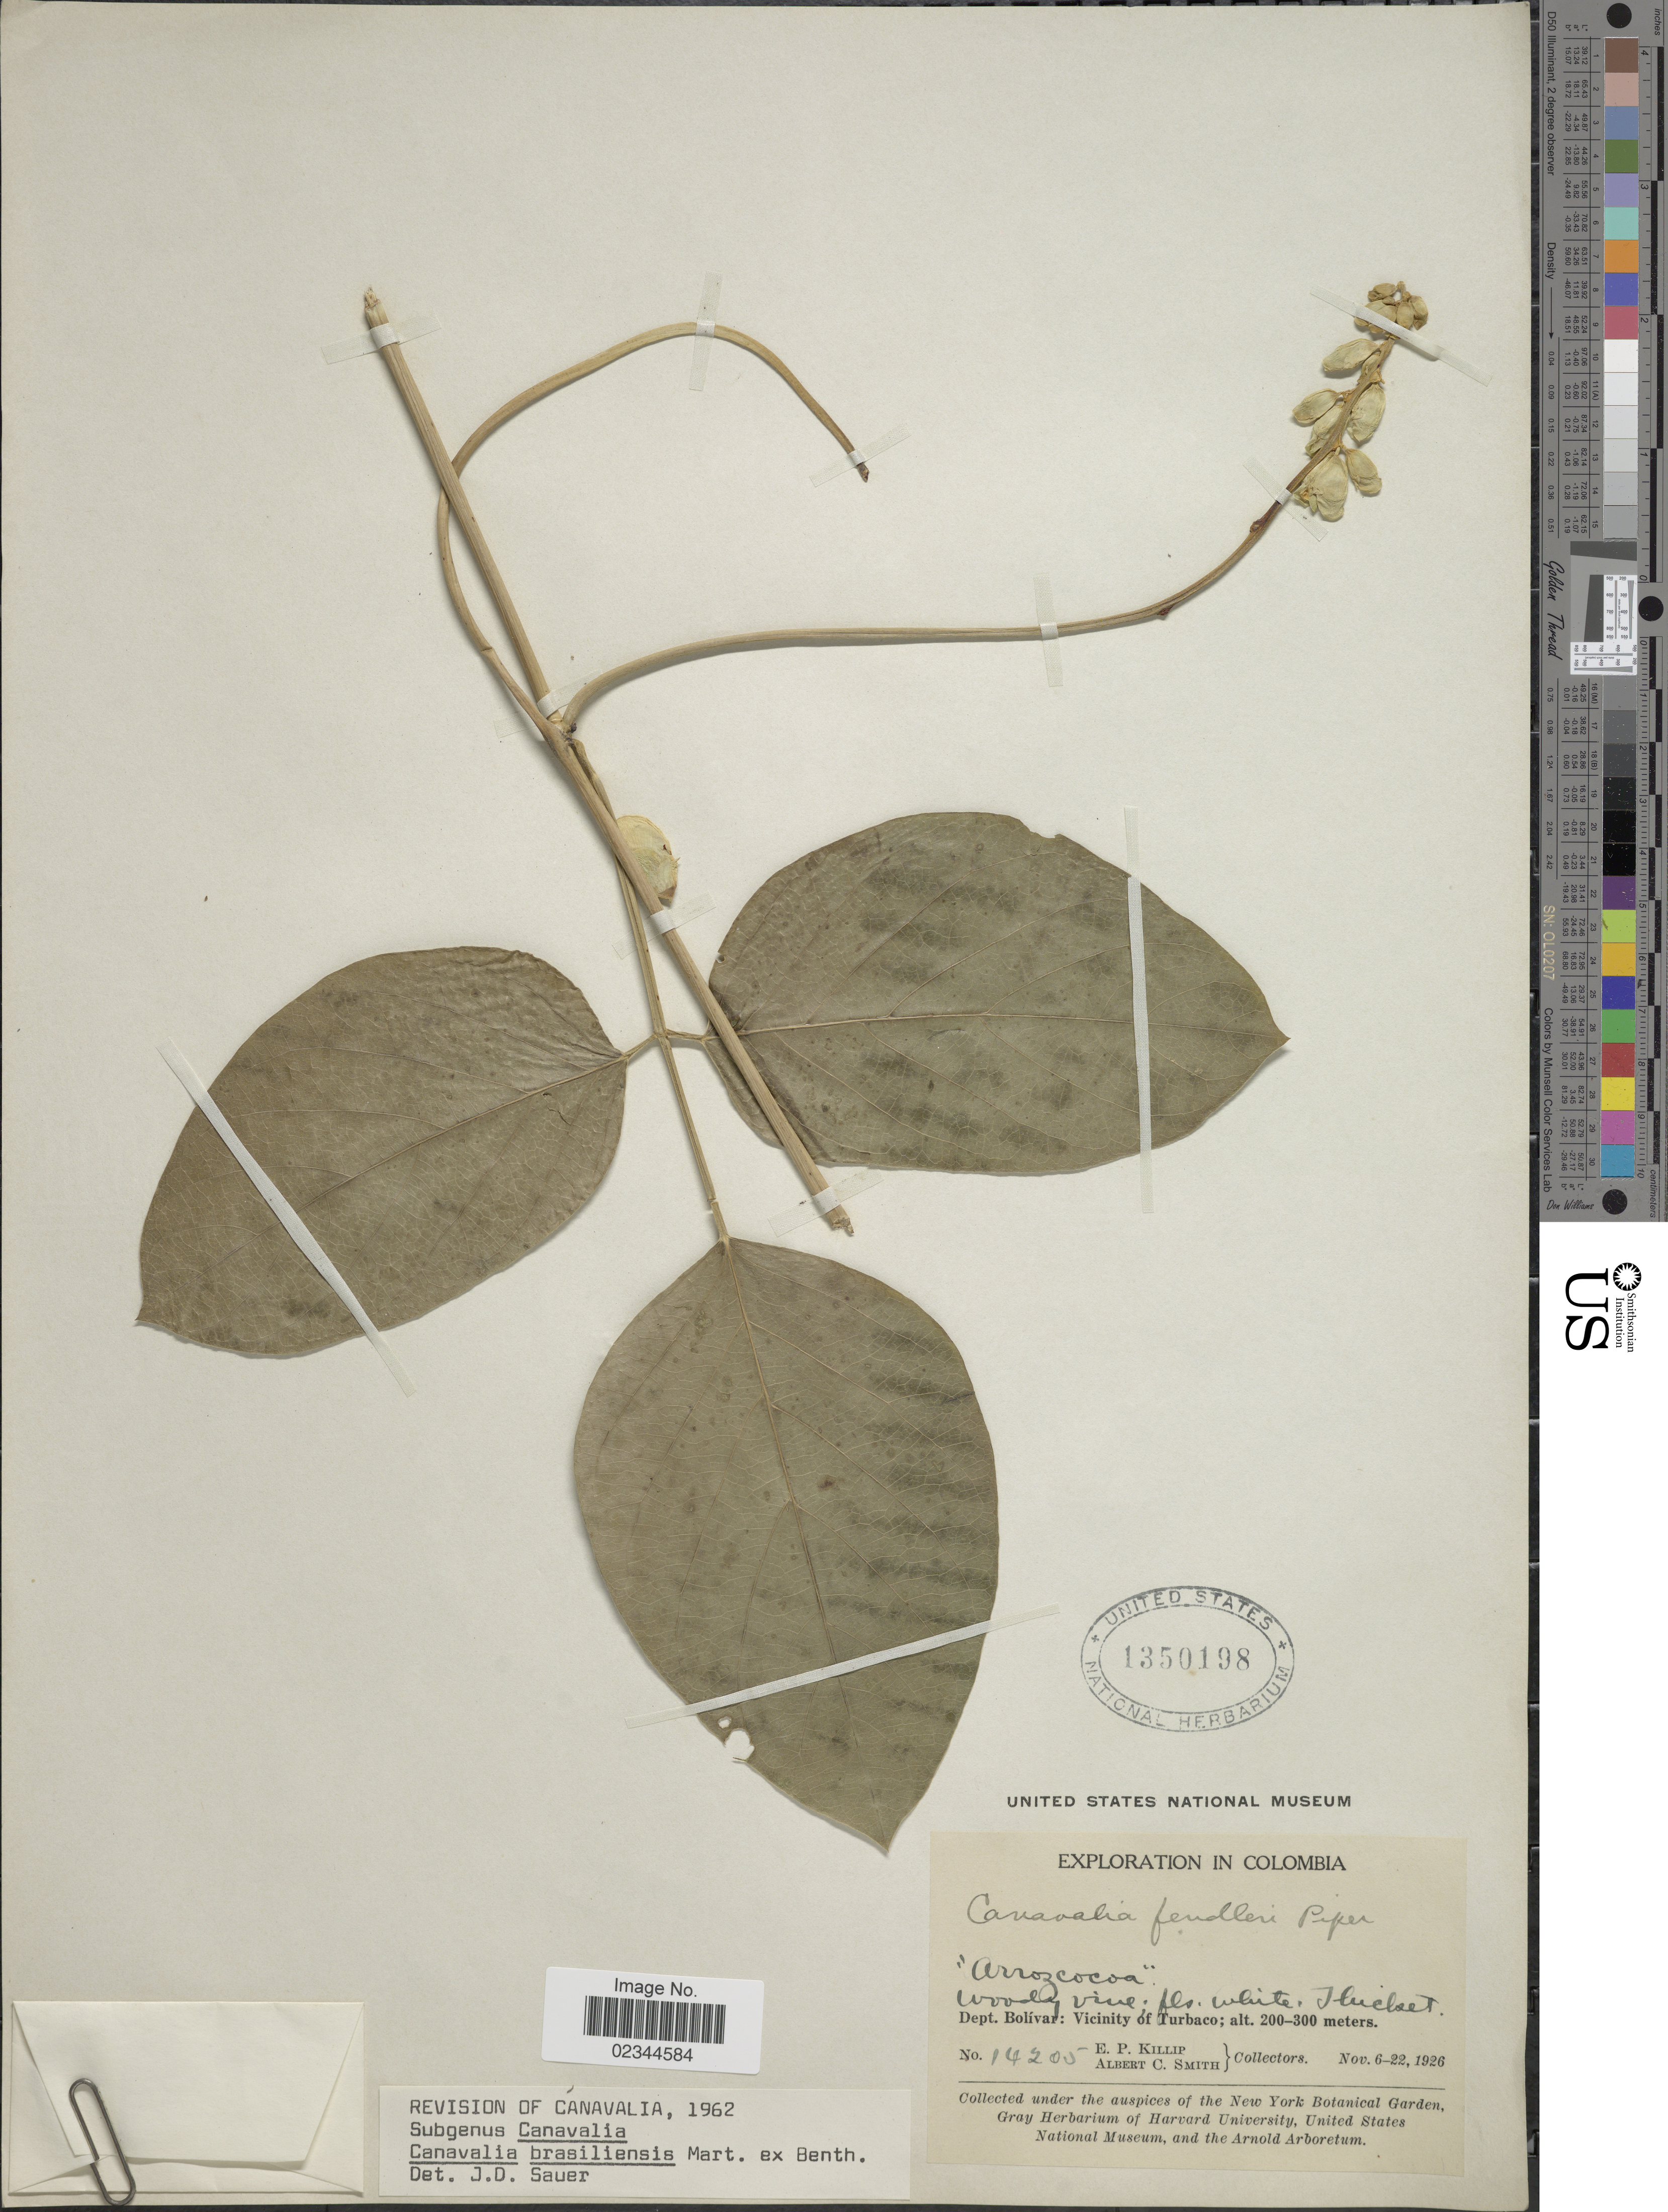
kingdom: Plantae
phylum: Tracheophyta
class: Magnoliopsida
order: Fabales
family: Fabaceae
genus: Canavalia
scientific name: Canavalia brasiliensis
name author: Mart. ex Benth.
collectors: E. P. Killip & A. C. Smith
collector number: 14205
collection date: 1926-11-06/1926-11-22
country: Colombia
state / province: Bolívar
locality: Vicinity of Turbaco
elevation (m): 200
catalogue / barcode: US 1350198